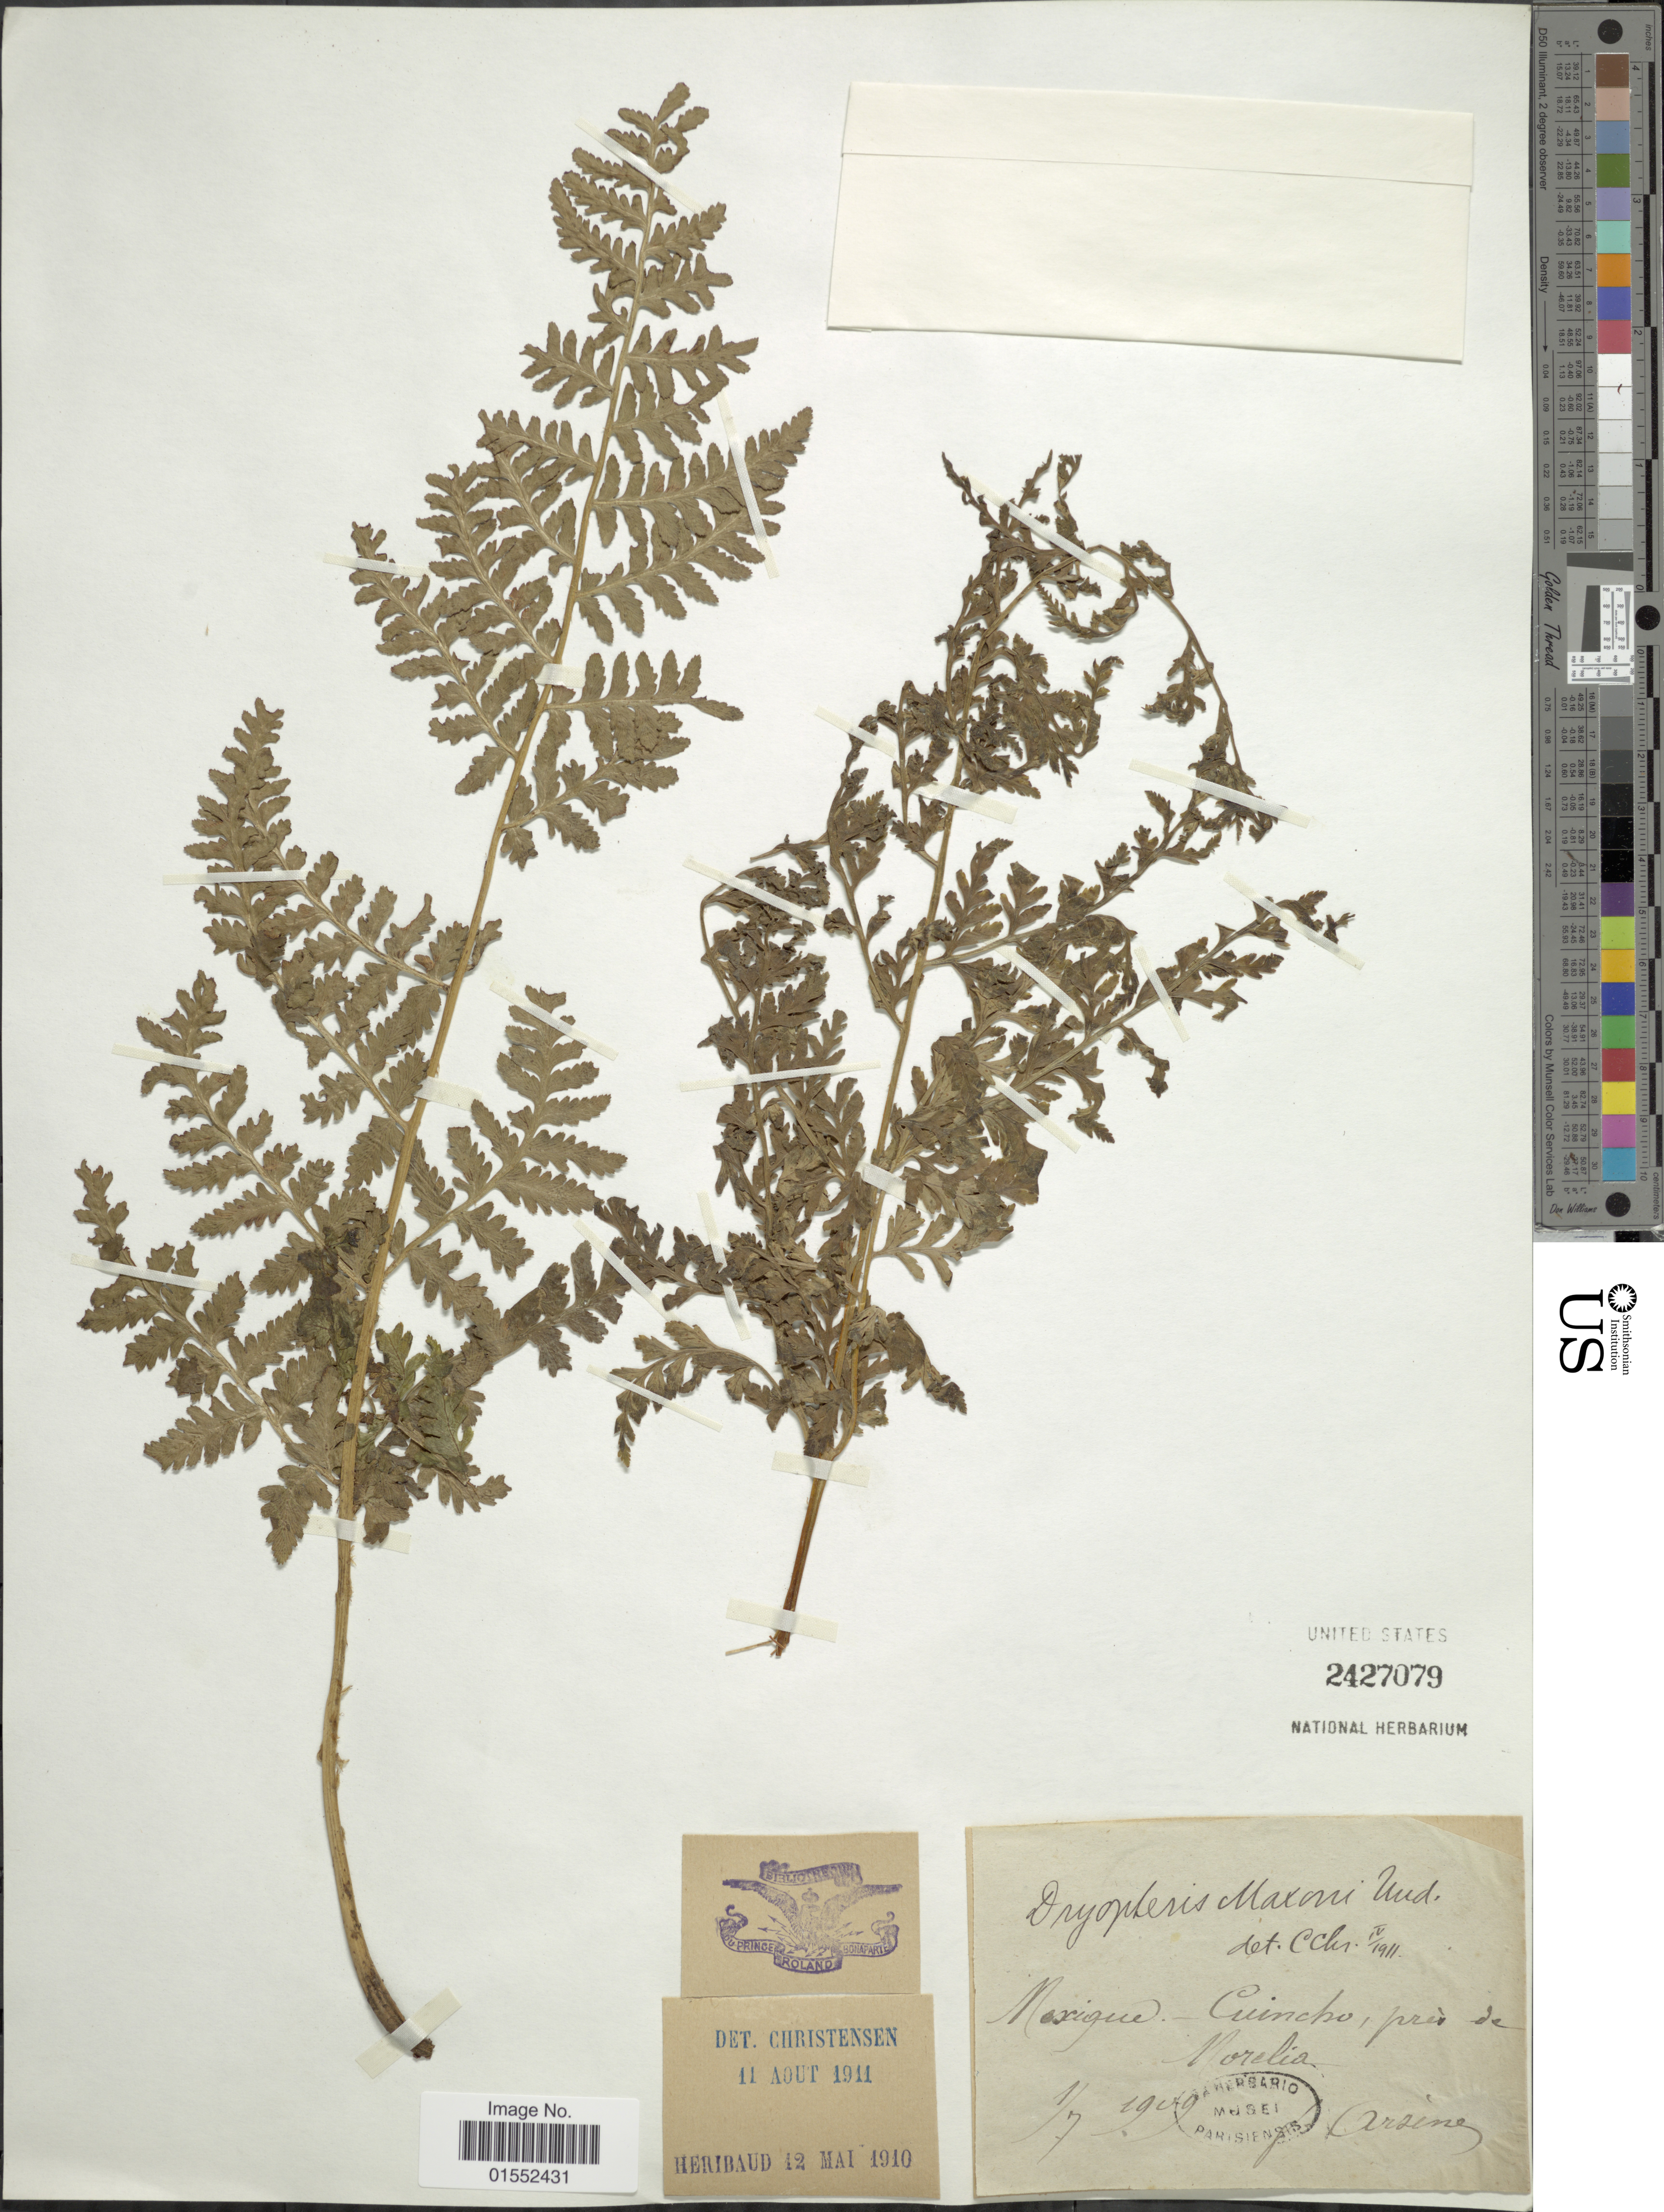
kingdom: Plantae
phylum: Tracheophyta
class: Polypodiopsida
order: Polypodiales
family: Dryopteridaceae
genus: Dryopteris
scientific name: Dryopteris maxonii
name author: Underw. & C. Chr.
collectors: -- Arsène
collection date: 1909-07-01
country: Mexico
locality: Cuincho pres de Morelia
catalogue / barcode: US 2427079